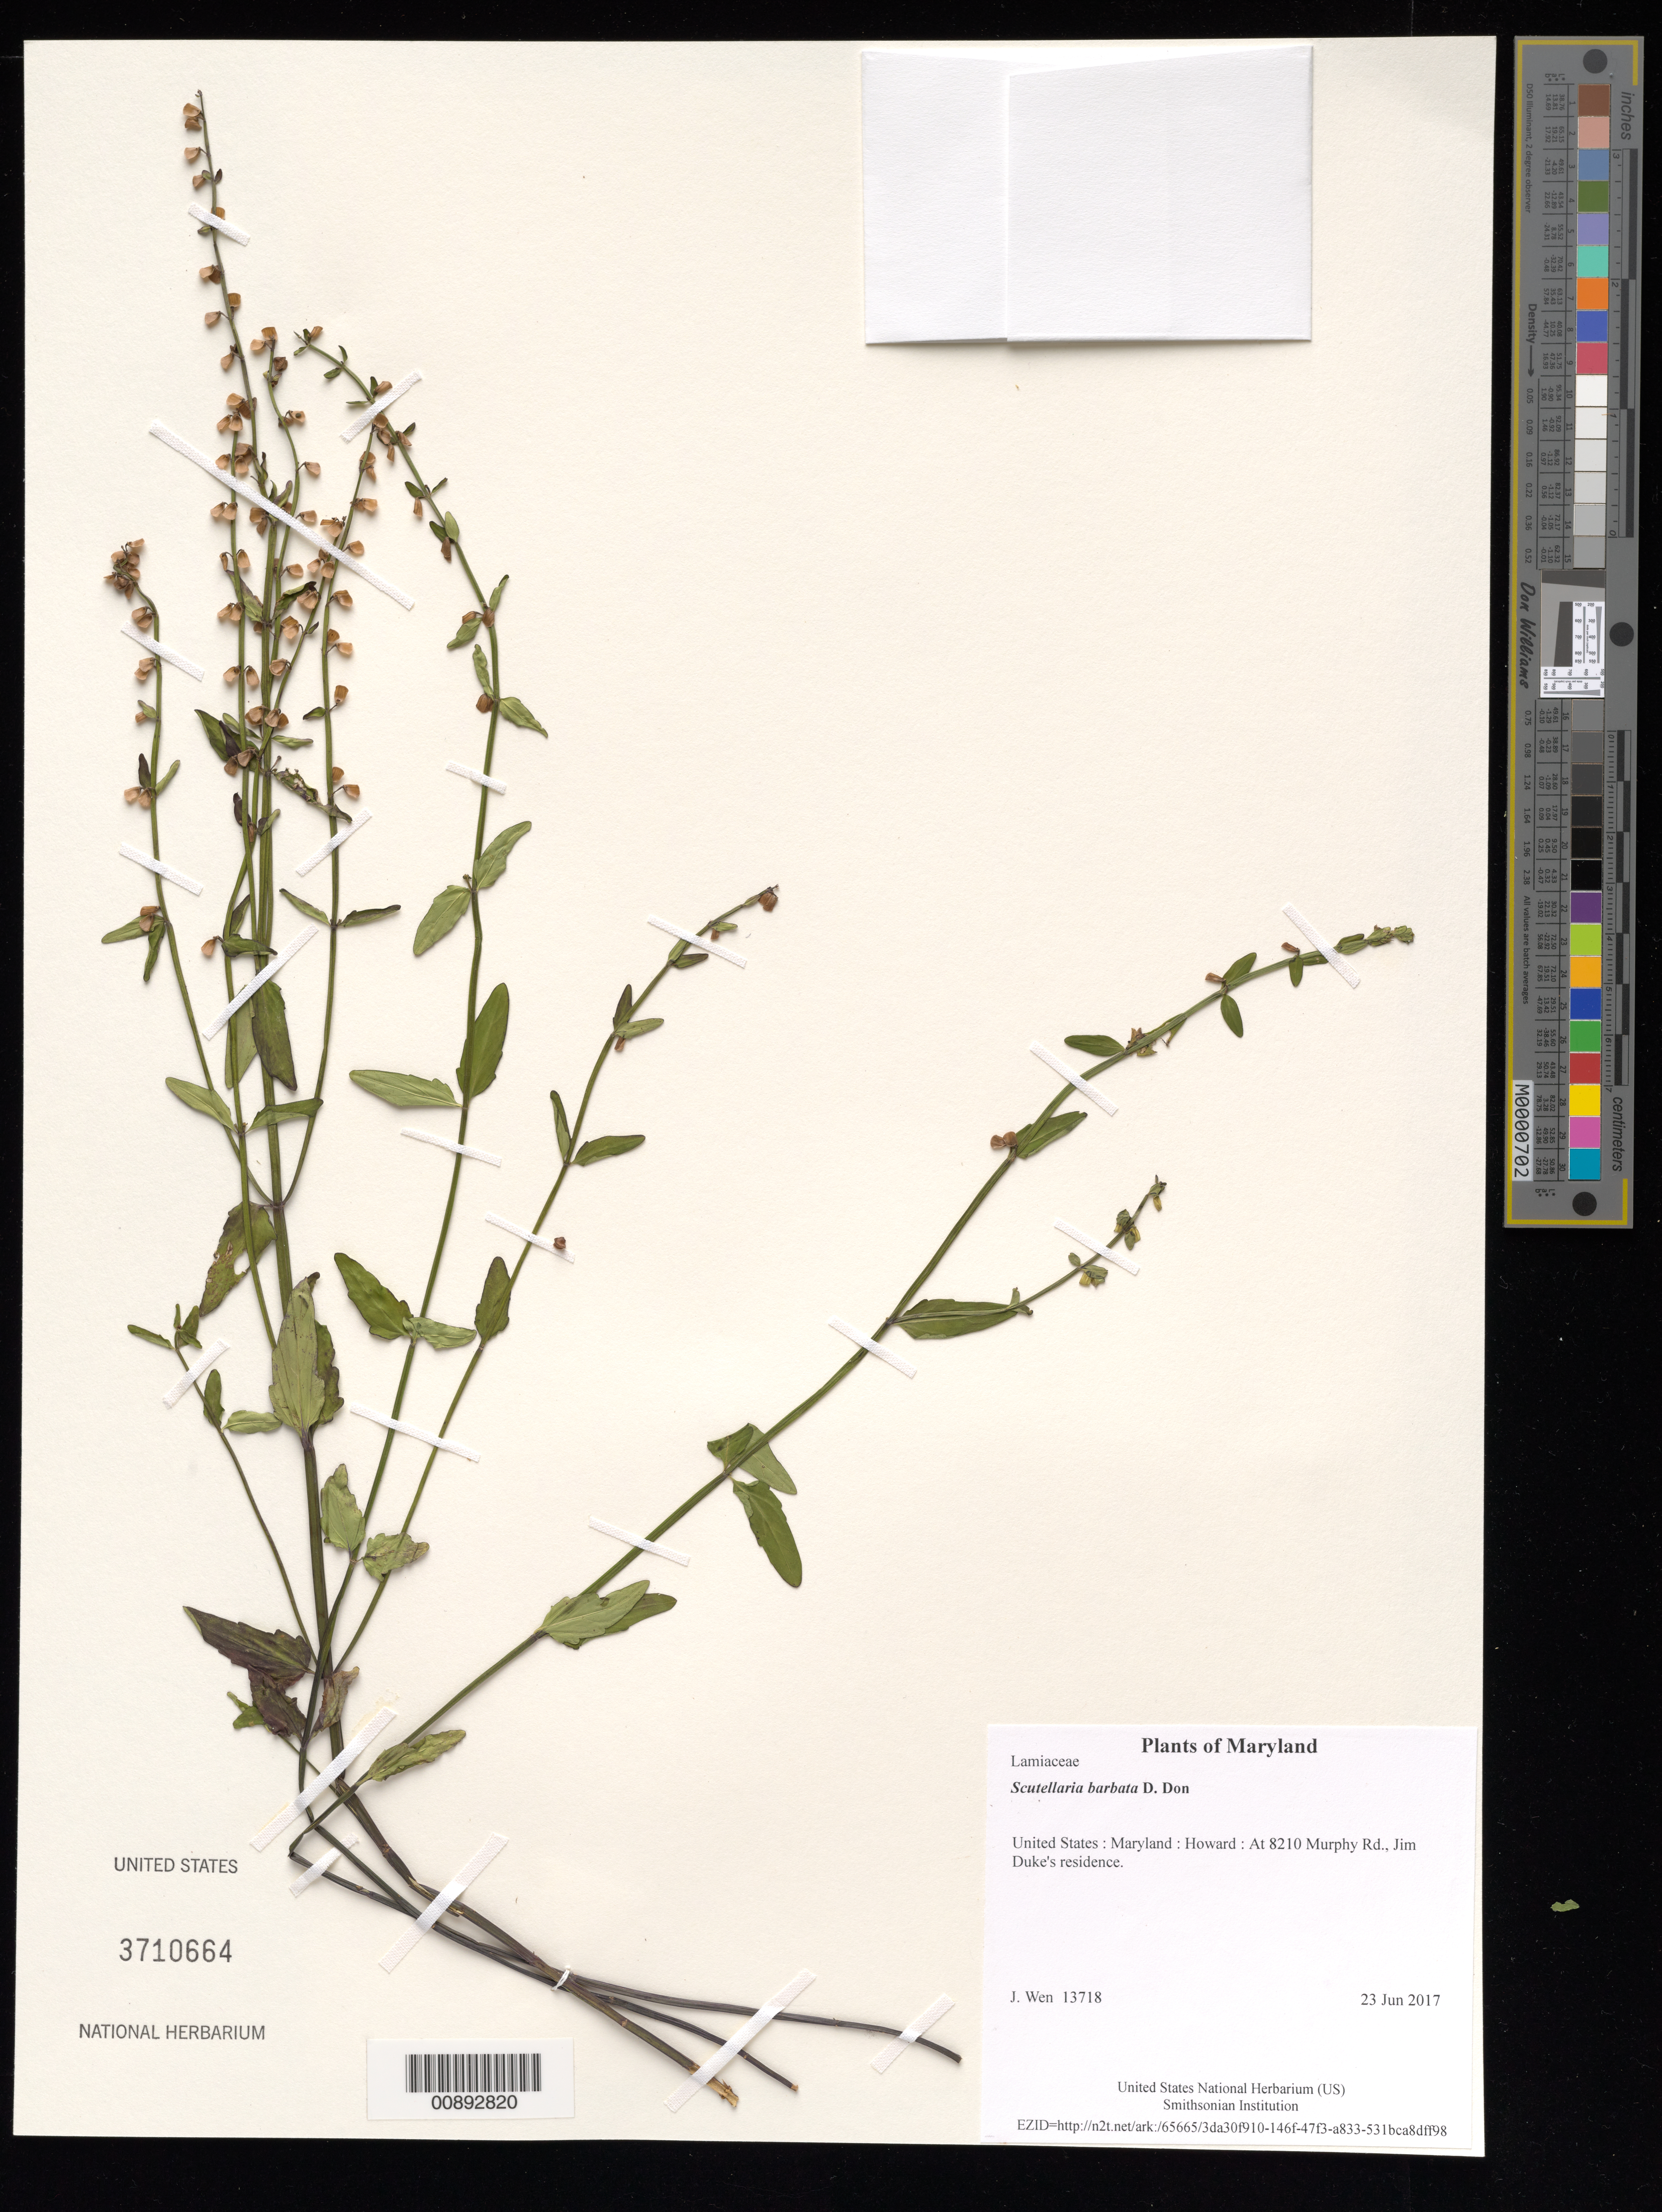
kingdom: Plantae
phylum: Tracheophyta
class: Magnoliopsida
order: Lamiales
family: Lamiaceae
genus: Scutellaria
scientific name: Scutellaria barbata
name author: D. Don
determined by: Wen, Jun, (BOT), Smithsonian Institution - National Museum of Natural History (UNITED STATES)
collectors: J. Wen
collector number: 13718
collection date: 2017-06-23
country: United States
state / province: Maryland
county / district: Howard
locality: At 8210 Murphy Rd., Jim Duke's residence.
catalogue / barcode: US 3710664